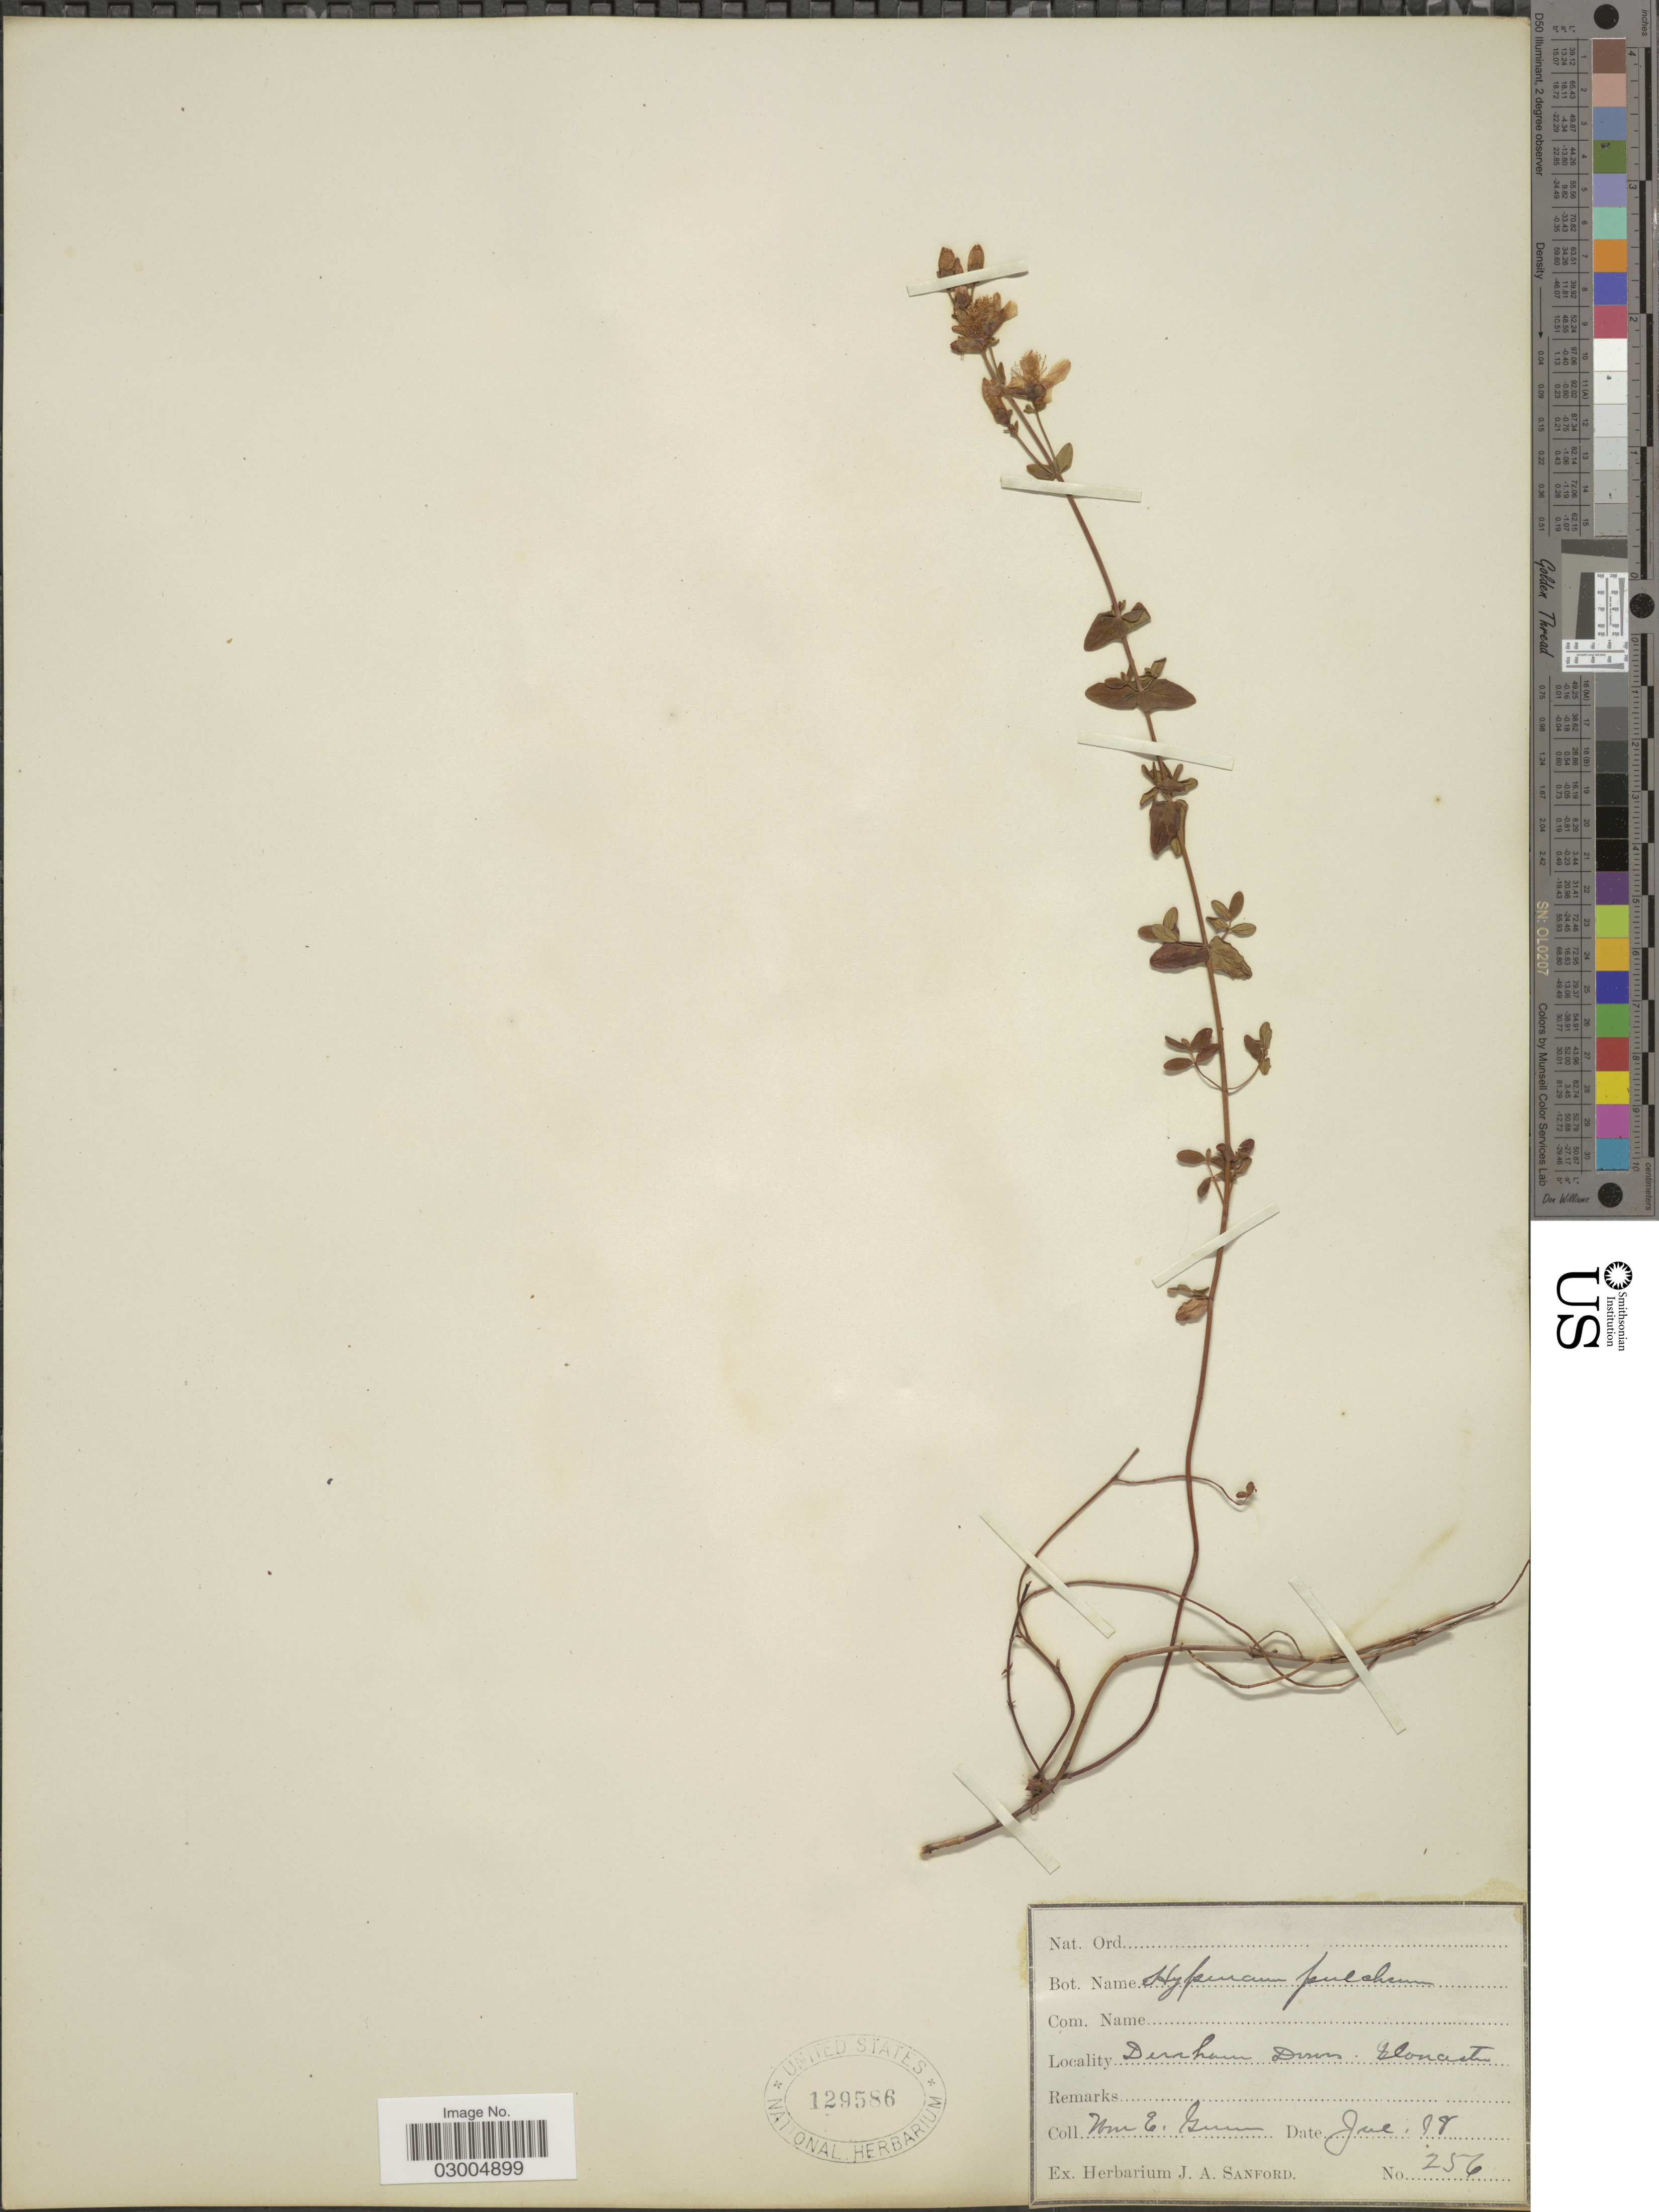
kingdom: Plantae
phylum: Tracheophyta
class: Magnoliopsida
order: Malpighiales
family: Hypericaceae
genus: Hypericum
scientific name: Hypericum pulchrum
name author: L.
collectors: W. Gunn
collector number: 256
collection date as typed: Transcribed d/m/y: /6/78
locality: Dernham Dirron, Elonasto. [interpreted]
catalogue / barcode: US 129586